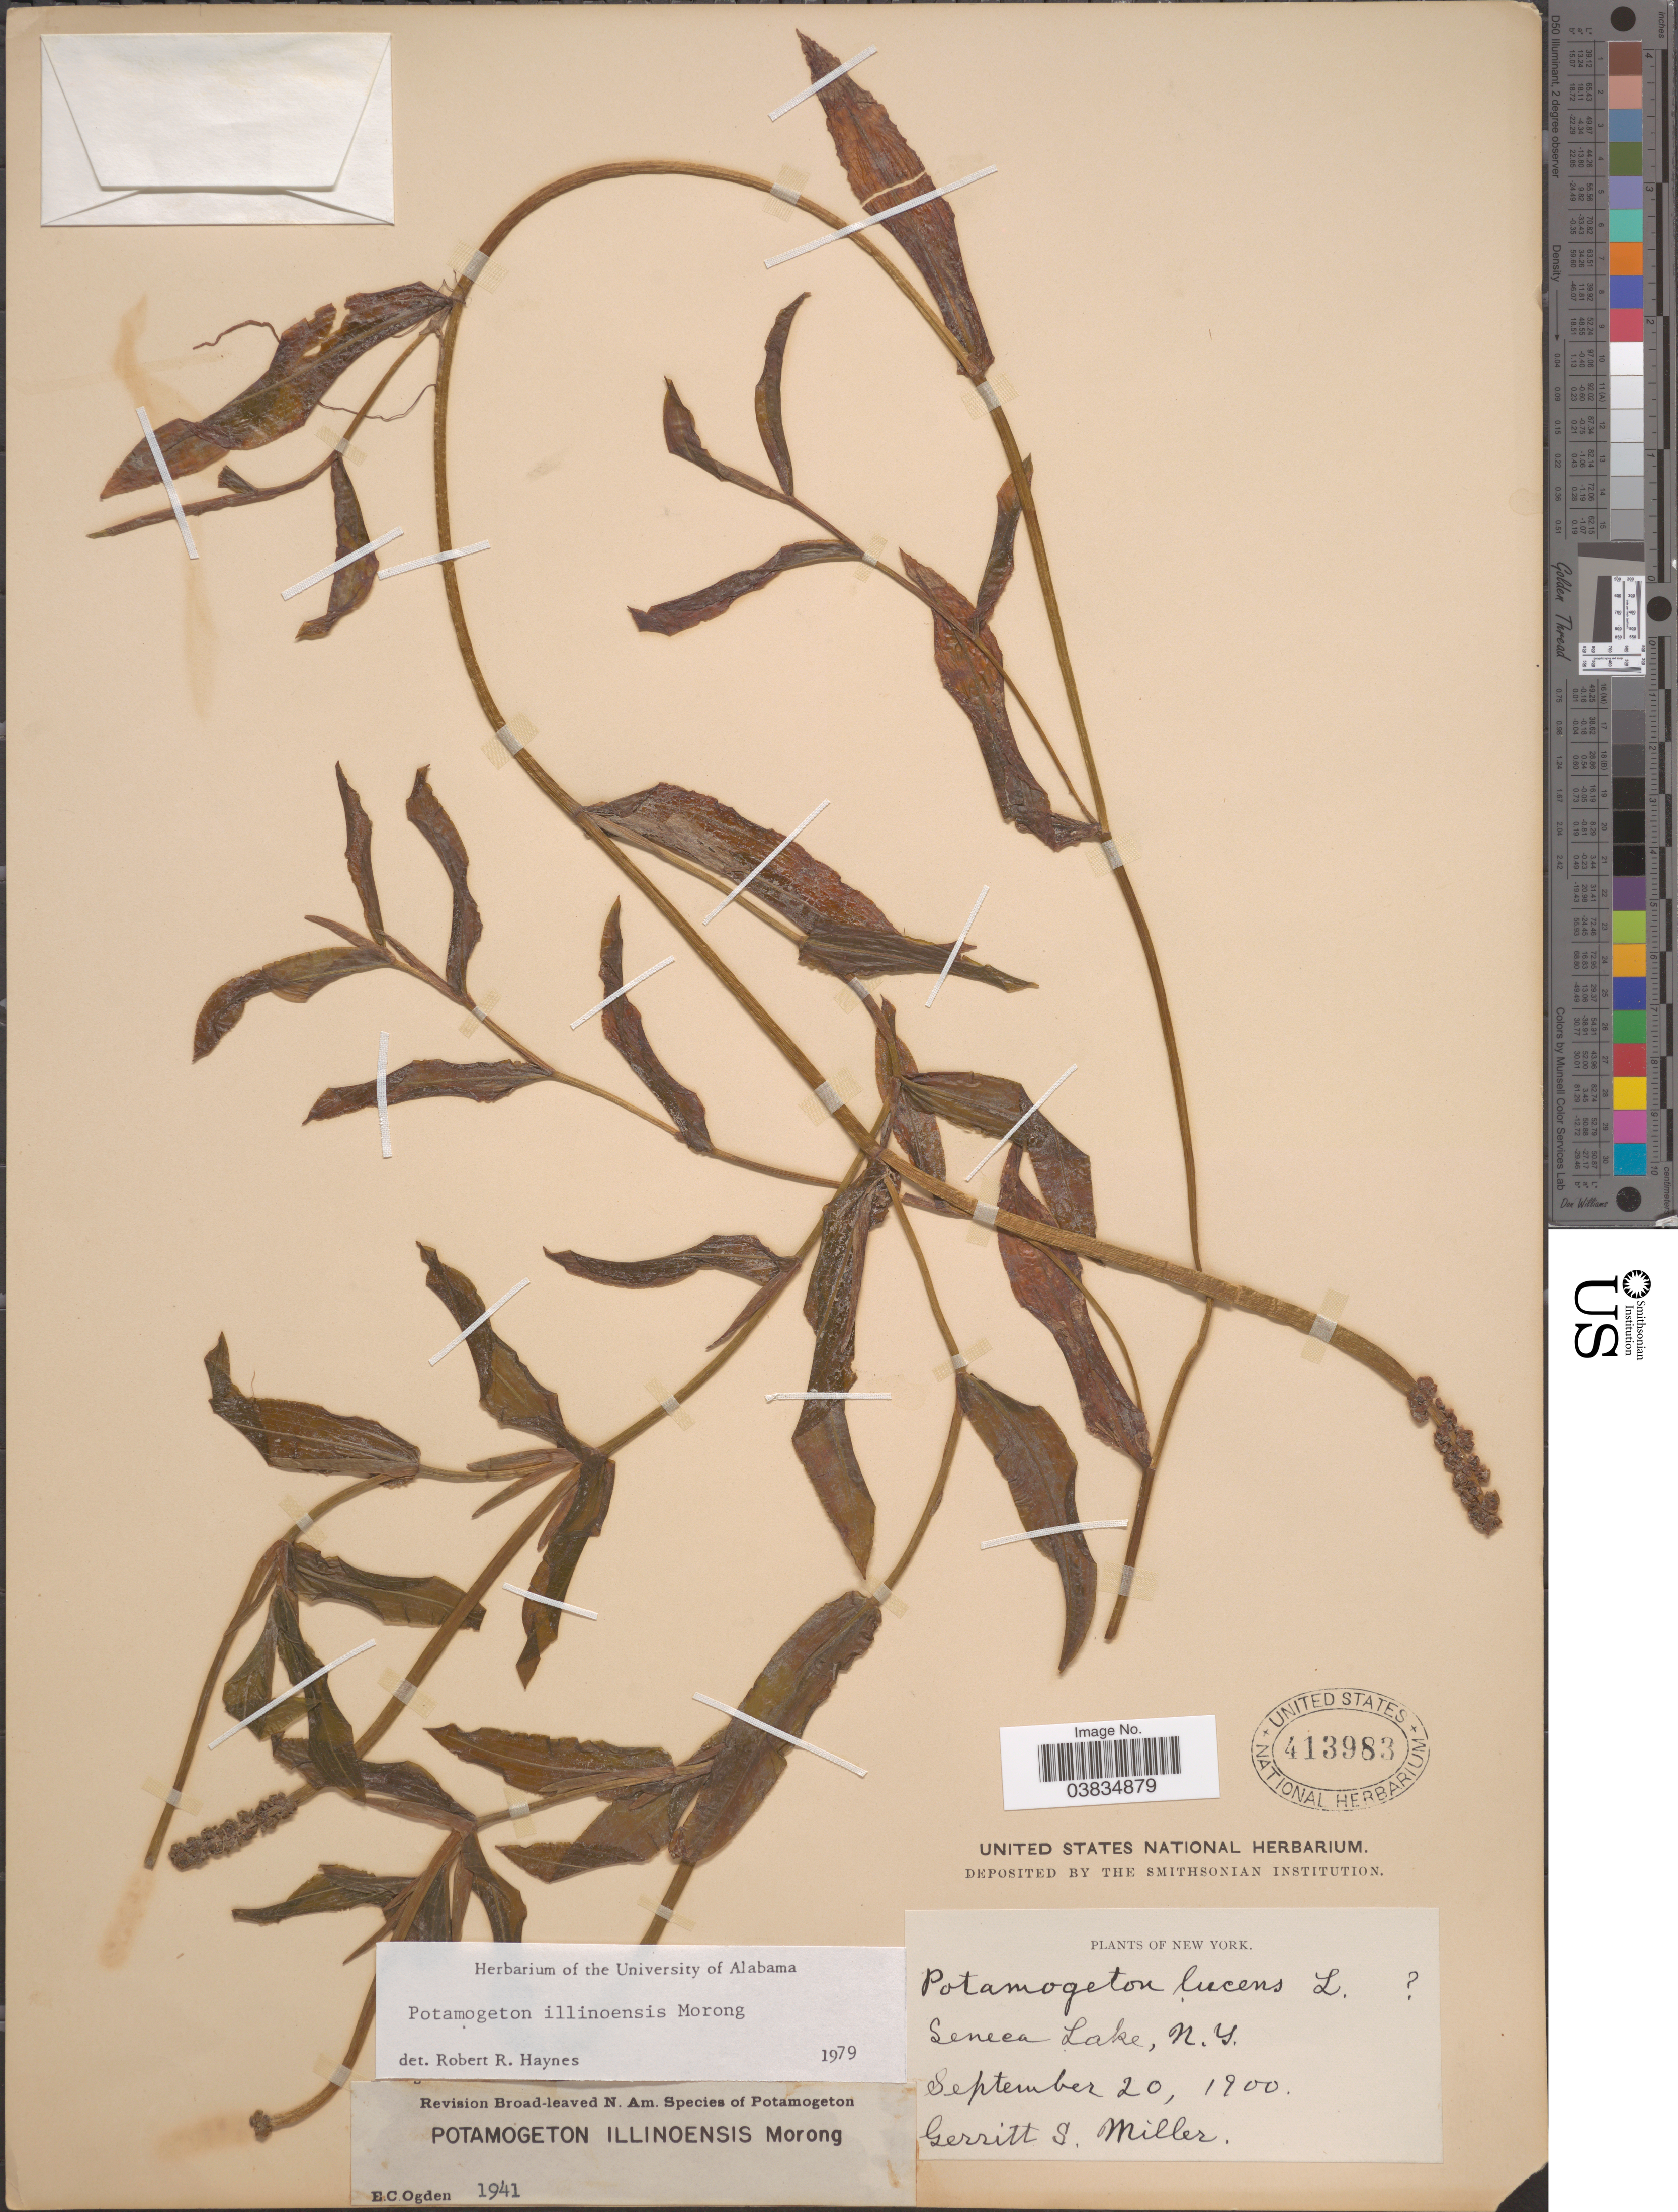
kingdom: Plantae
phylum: Tracheophyta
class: Liliopsida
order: Alismatales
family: Potamogetonaceae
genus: Potamogeton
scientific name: Potamogeton illinoensis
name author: Morong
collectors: G. S. Miller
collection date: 1900-09-20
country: United States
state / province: New York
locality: Seneca Lake.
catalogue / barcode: US 413983